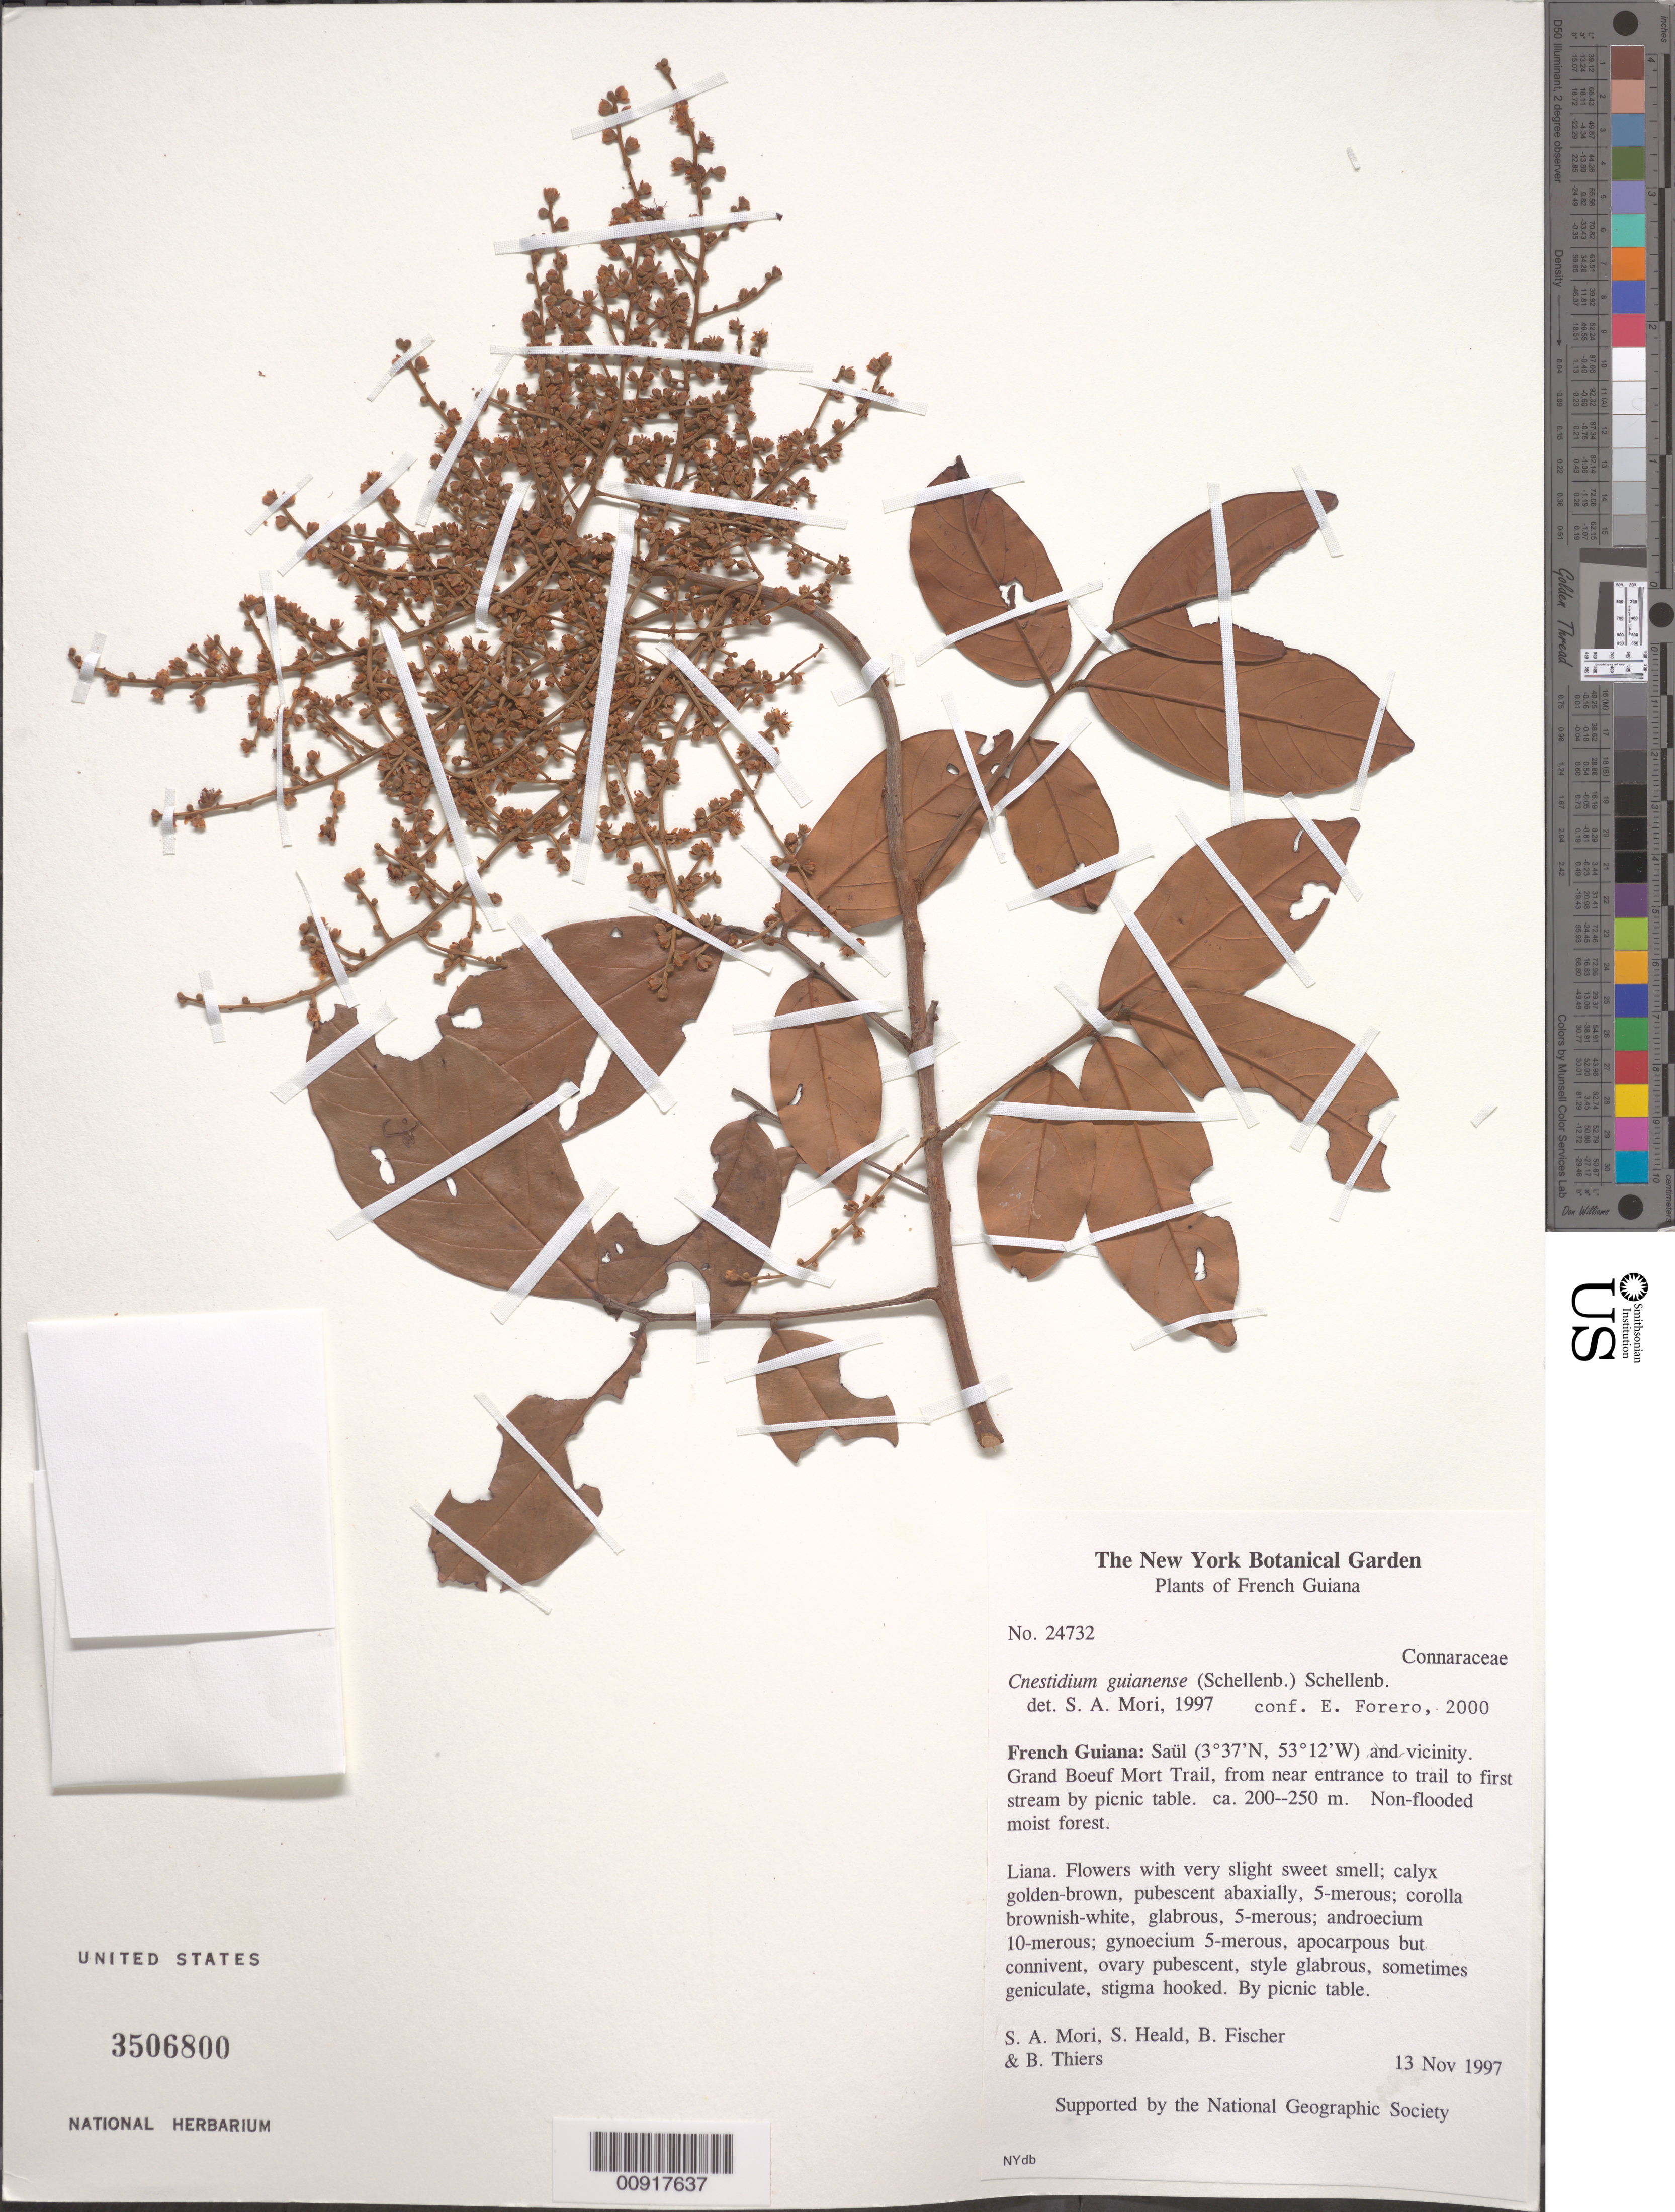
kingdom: Plantae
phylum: Tracheophyta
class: Magnoliopsida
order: Oxalidales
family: Connaraceae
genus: Cnestidium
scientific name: Cnestidium guianense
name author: (G. Schellenb.) G. Schellenb.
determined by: Mori, Scott A.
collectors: S. Mori, S. Heald, B. Fischer & B. Thiers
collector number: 24732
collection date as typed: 13-Nov-97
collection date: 1997-11-13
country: French Guiana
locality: Saül and vic., Grand Boeuf Mort Trail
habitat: Non-flooded moist forest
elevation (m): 200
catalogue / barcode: US 3506800